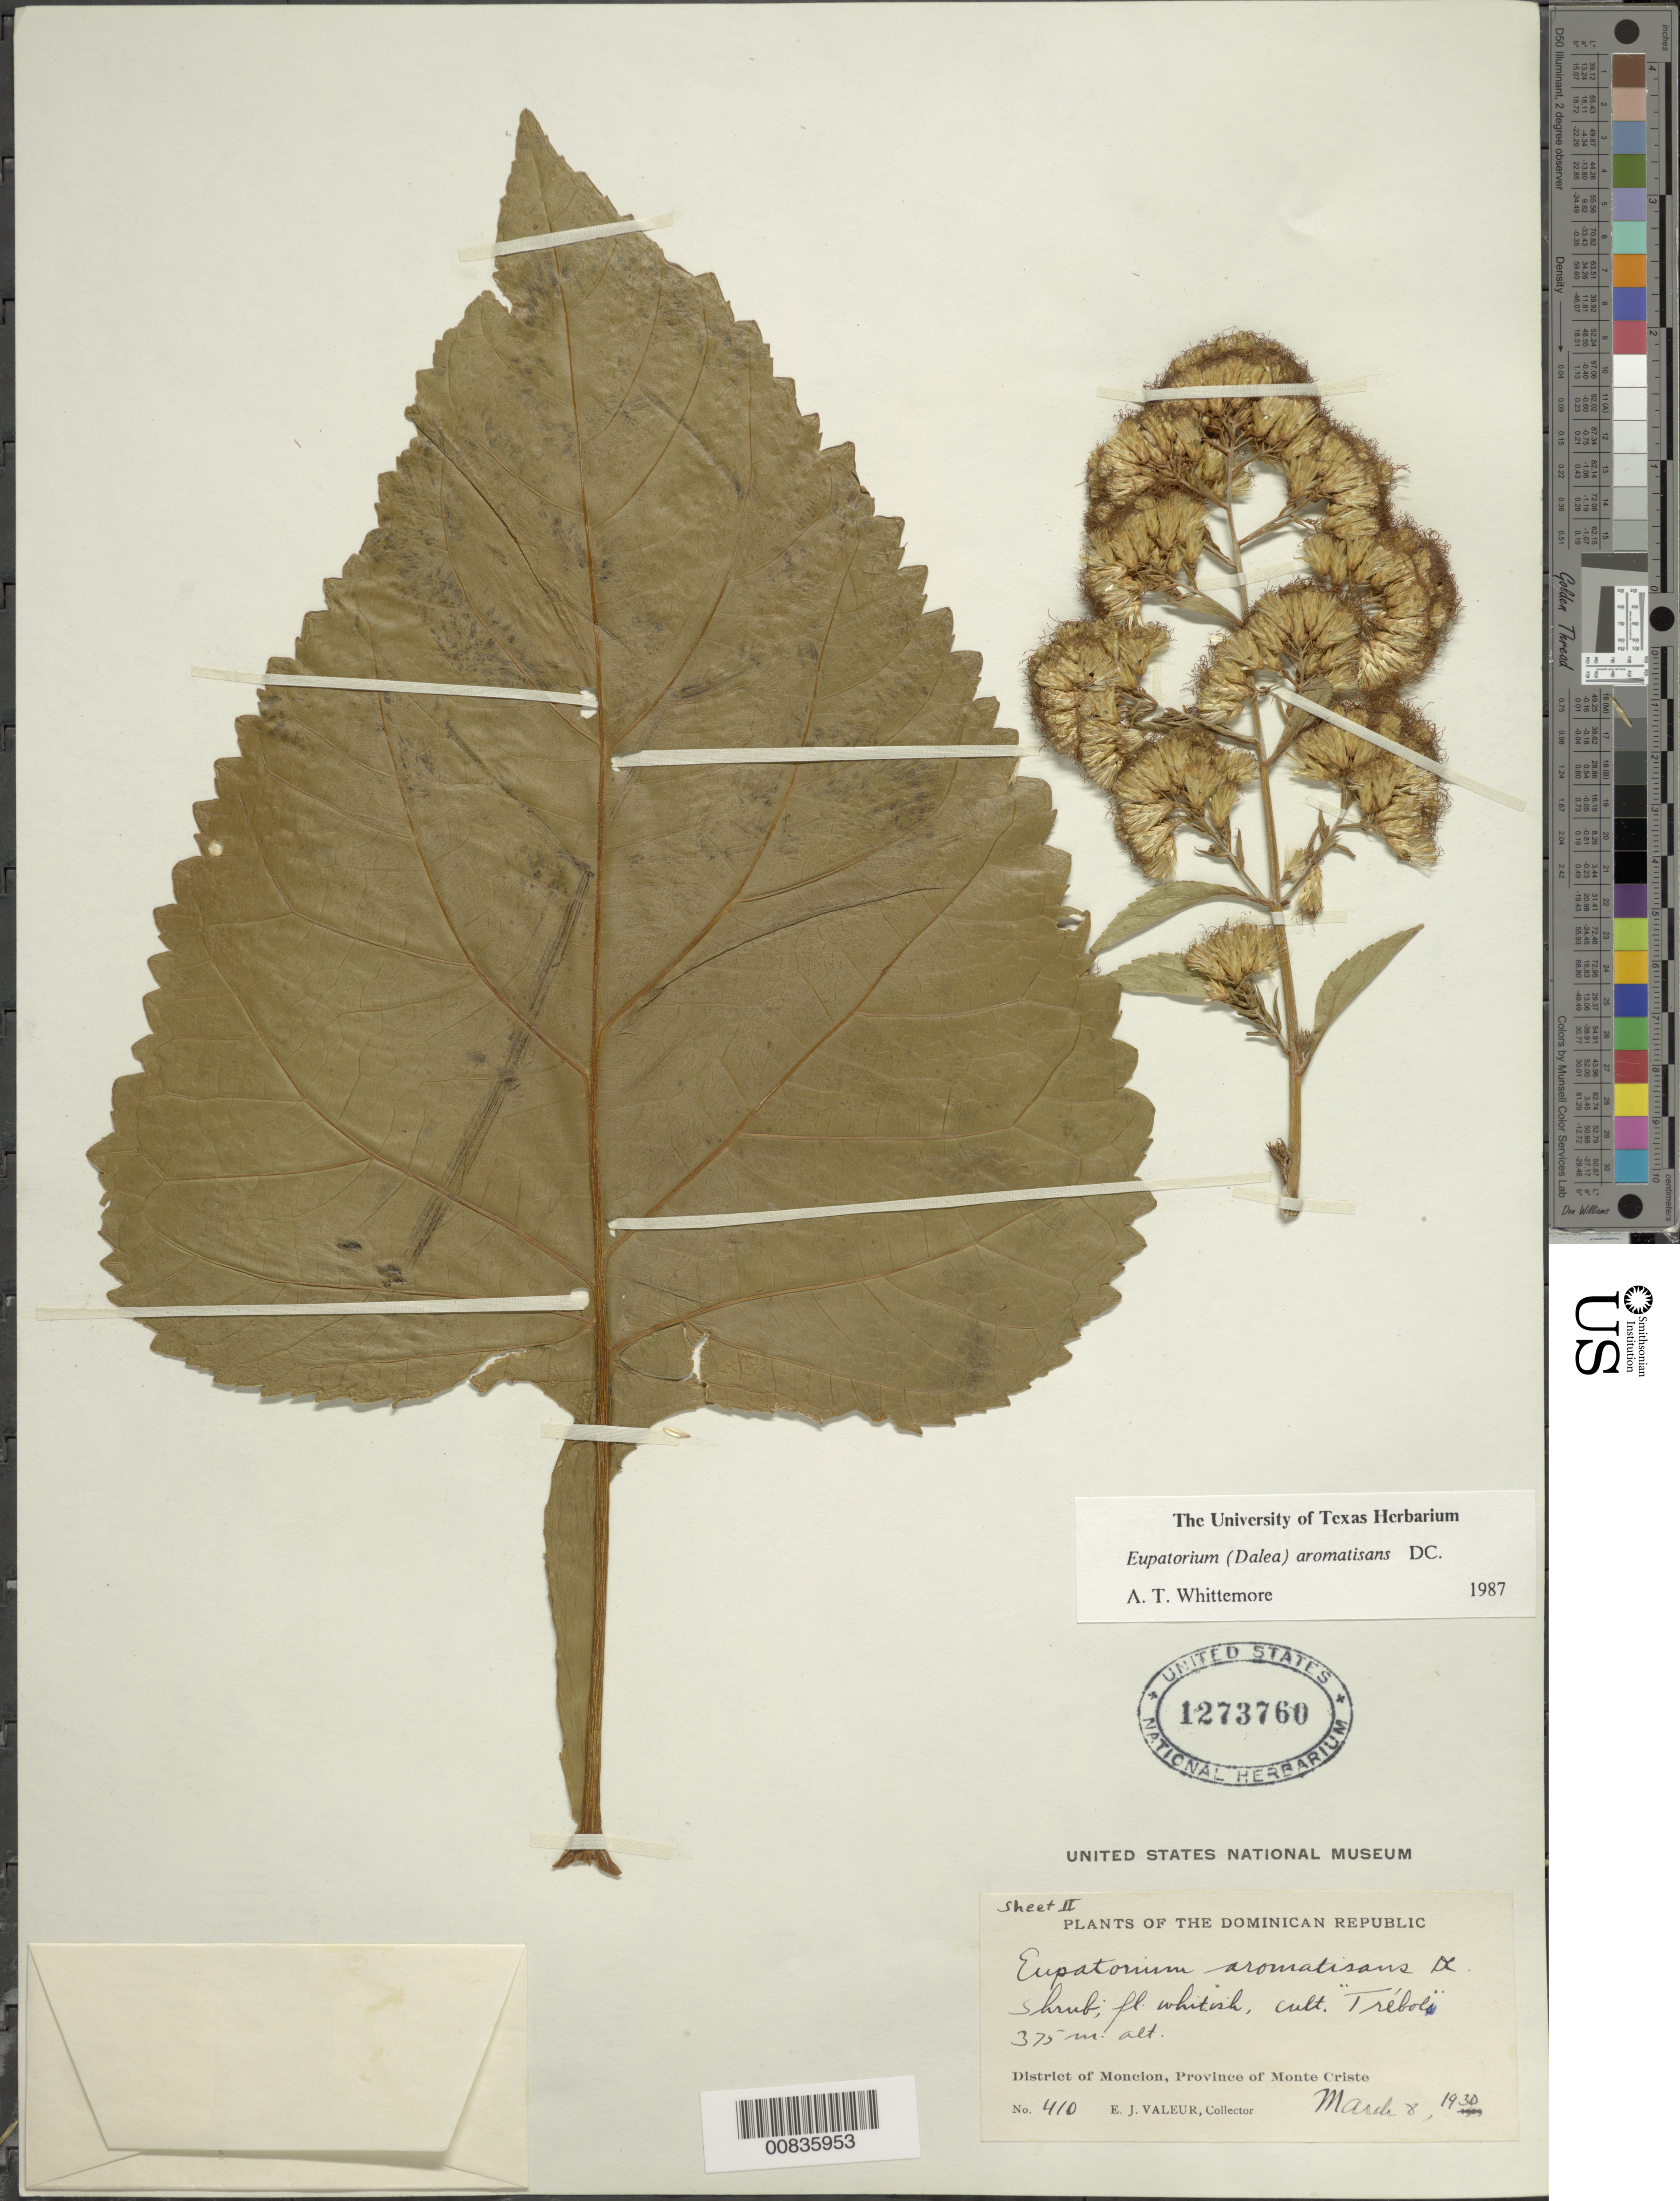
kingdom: Plantae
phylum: Tracheophyta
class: Magnoliopsida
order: Asterales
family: Asteraceae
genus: Critonia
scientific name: Critonia aromatisans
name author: (DC.) R.M. King & H. Rob.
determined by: Whittemore, A. T.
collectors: E. Valeur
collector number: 410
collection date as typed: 08 Mar 1930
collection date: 1930-03-08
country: Dominican Republic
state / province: Monte Cristi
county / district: Monción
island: Hispaniola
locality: Moncion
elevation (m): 375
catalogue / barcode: US 1273760